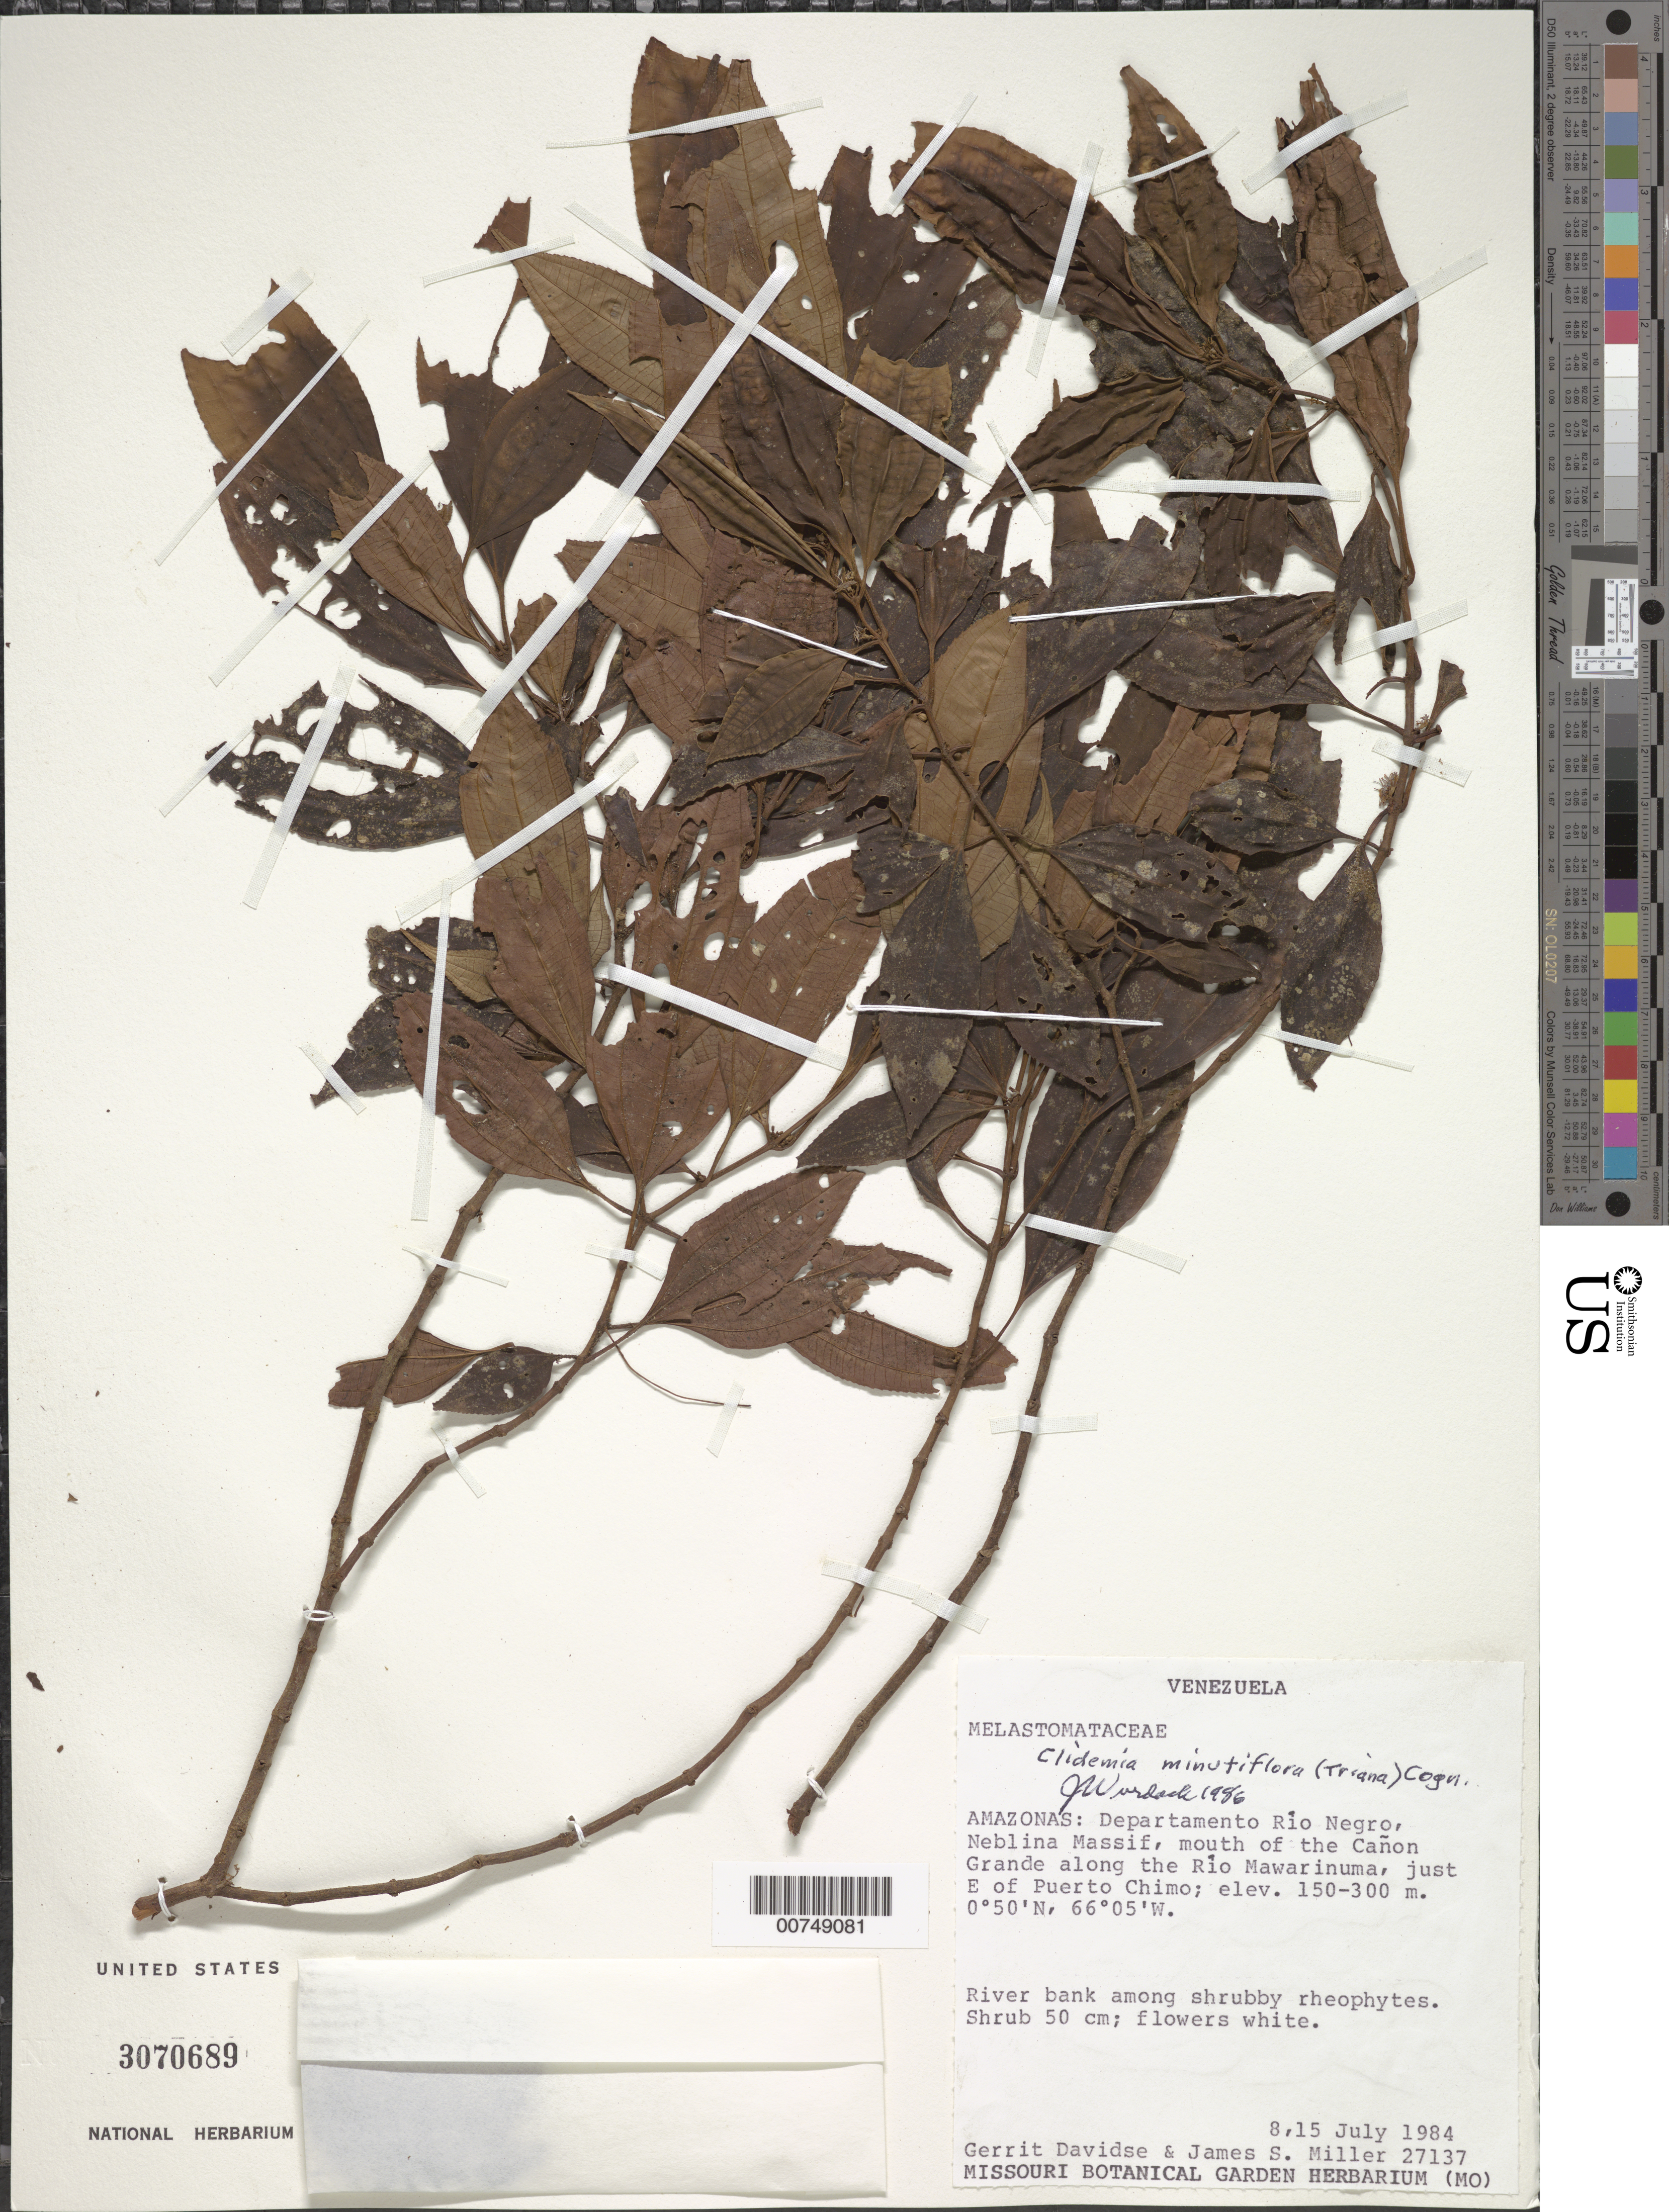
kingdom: Plantae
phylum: Tracheophyta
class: Magnoliopsida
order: Myrtales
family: Melastomataceae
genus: Clidemia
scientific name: Clidemia minutiflora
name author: (Triana) Cogn.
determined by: Wurdack, John J., (US), US (UNITED STATES)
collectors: G. Davidse & J. S. Miller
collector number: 27137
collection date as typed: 8-Jul-84 to 15-Jul-84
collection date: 1984-07-08/1984-07-15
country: Venezuela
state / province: Amazonas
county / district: Río Negro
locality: Neblina Base Camp to mouth of Canyon Grande, along Río Mawarinuma, just E of Puerto Chimo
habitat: Riverbank among shrubby rheophytes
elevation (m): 150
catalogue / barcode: US 3070689